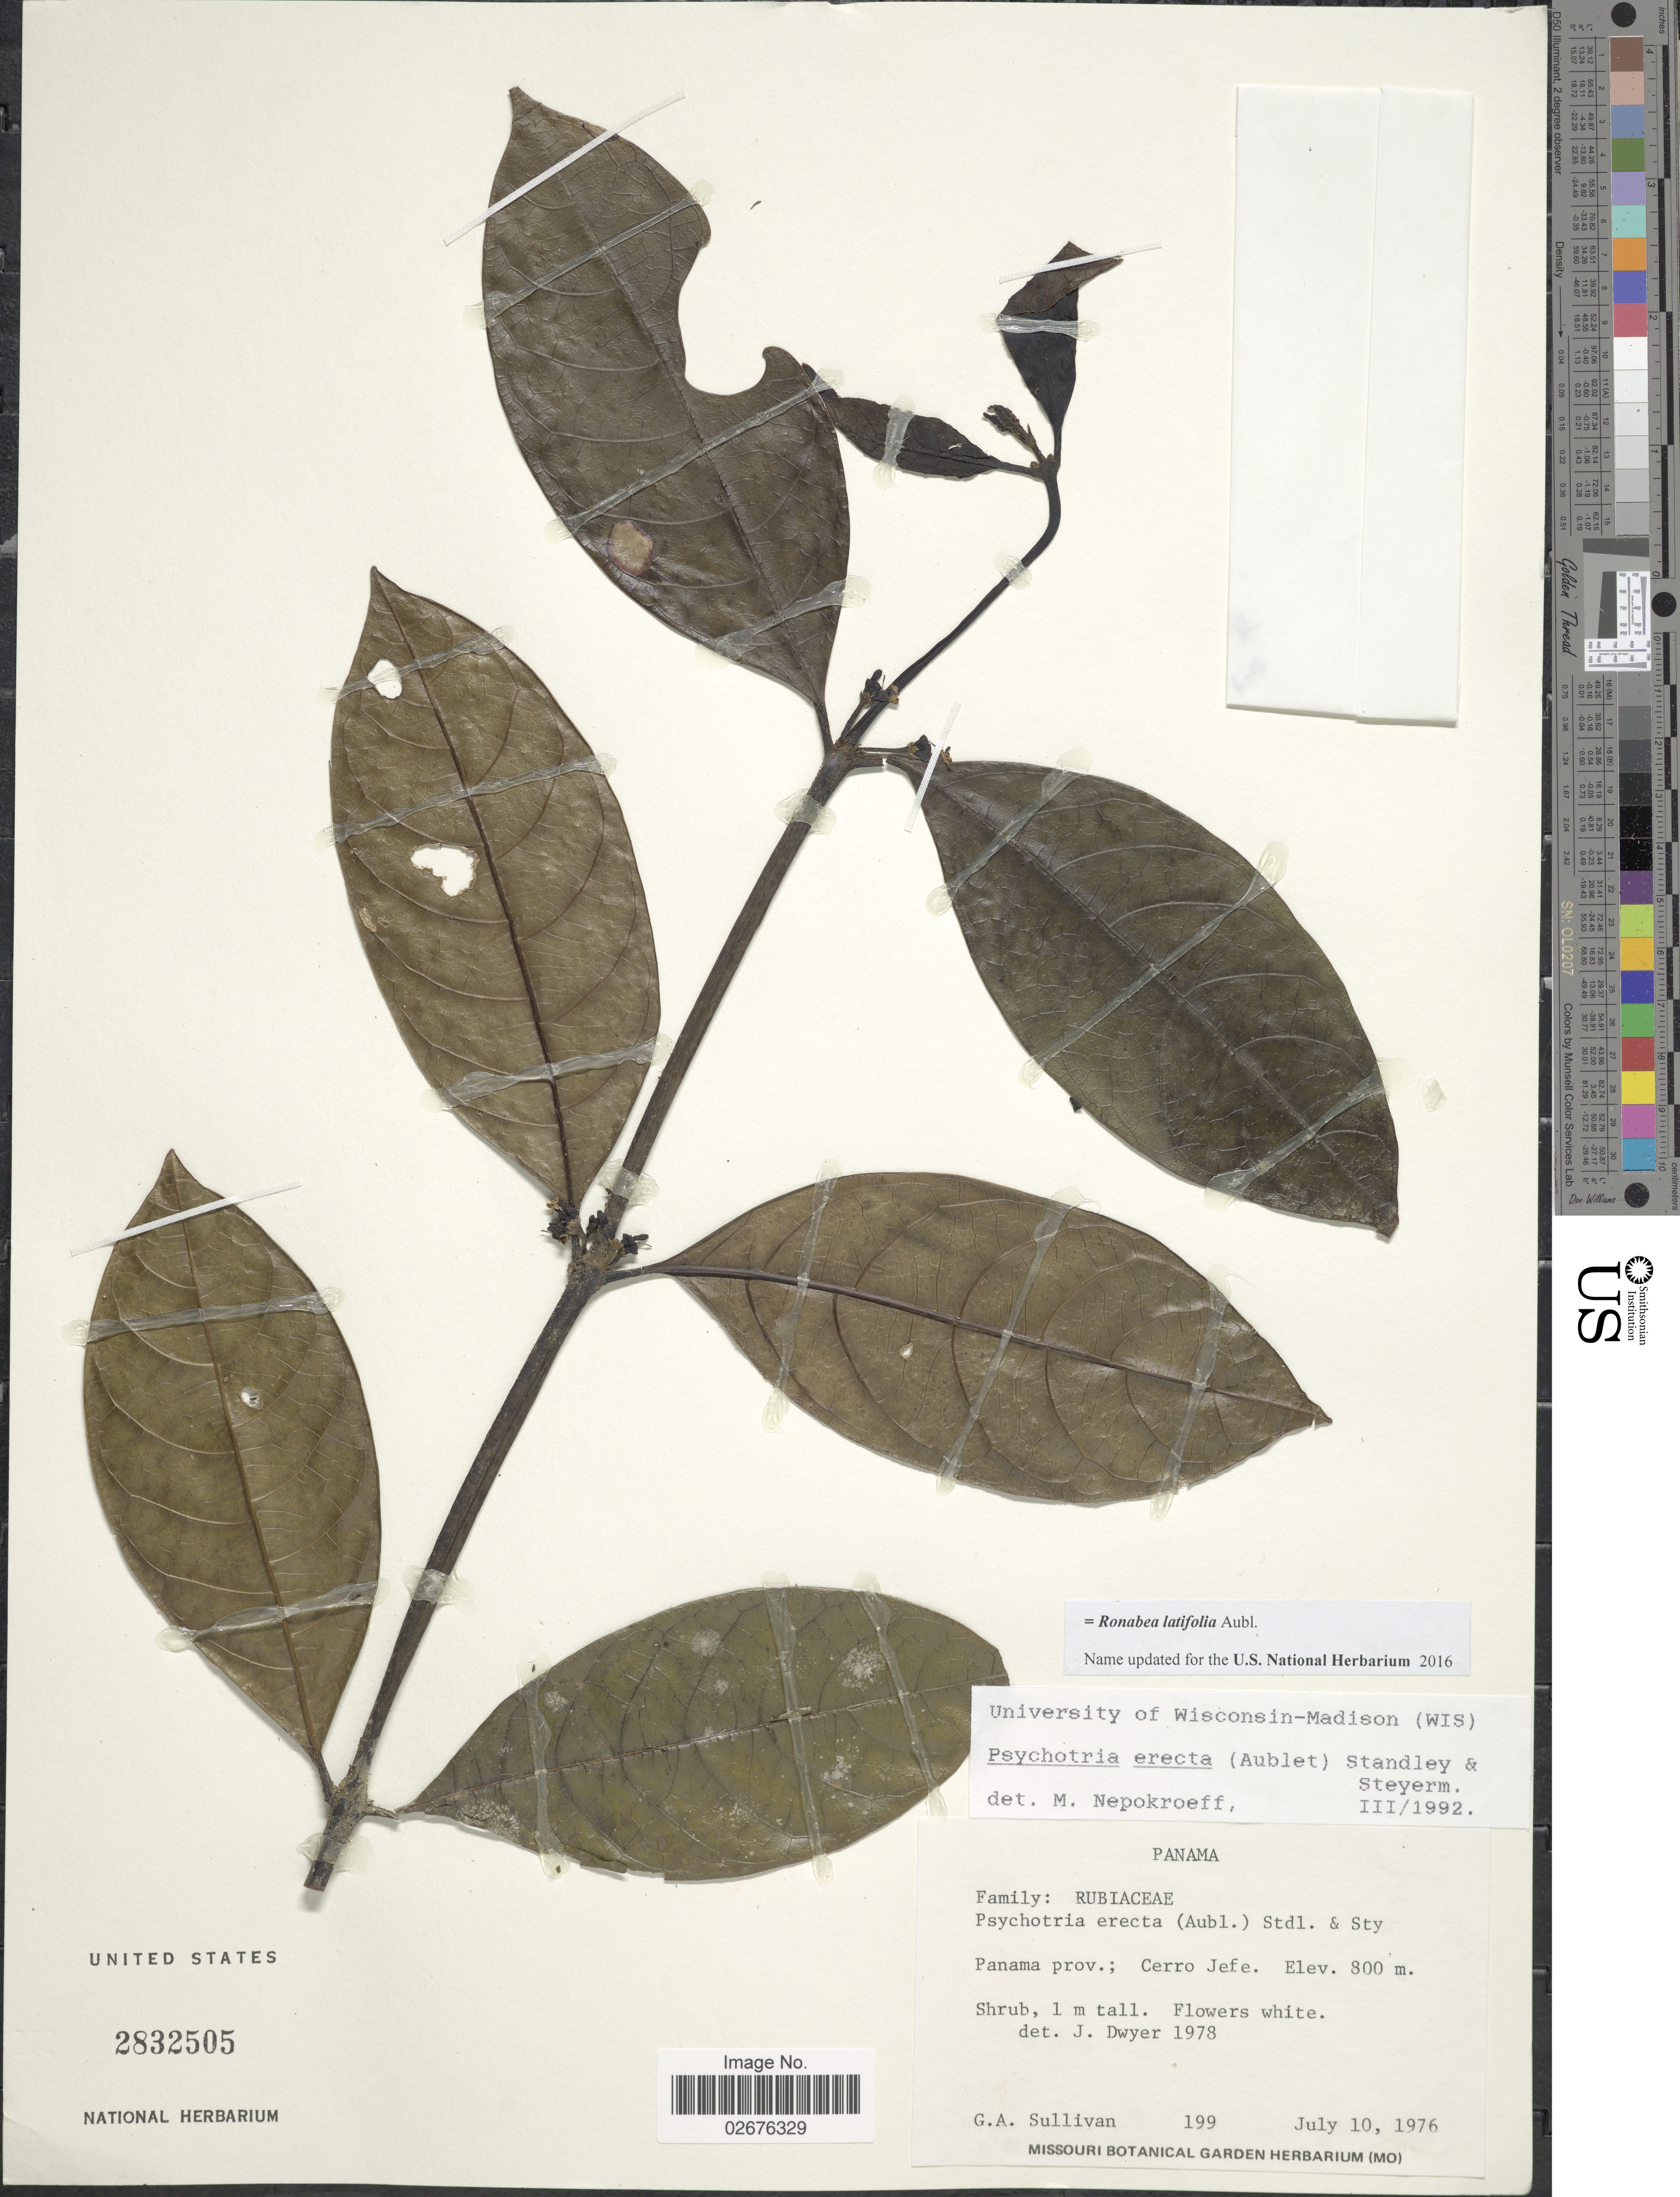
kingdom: Plantae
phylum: Tracheophyta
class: Magnoliopsida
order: Gentianales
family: Rubiaceae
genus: Ronabea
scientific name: Ronabea latifolia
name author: Aubl.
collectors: G. Sullivan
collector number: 199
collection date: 1976-07-10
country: Panama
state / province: Panamá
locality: Cerro Jefe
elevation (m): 800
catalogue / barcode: US 2832505